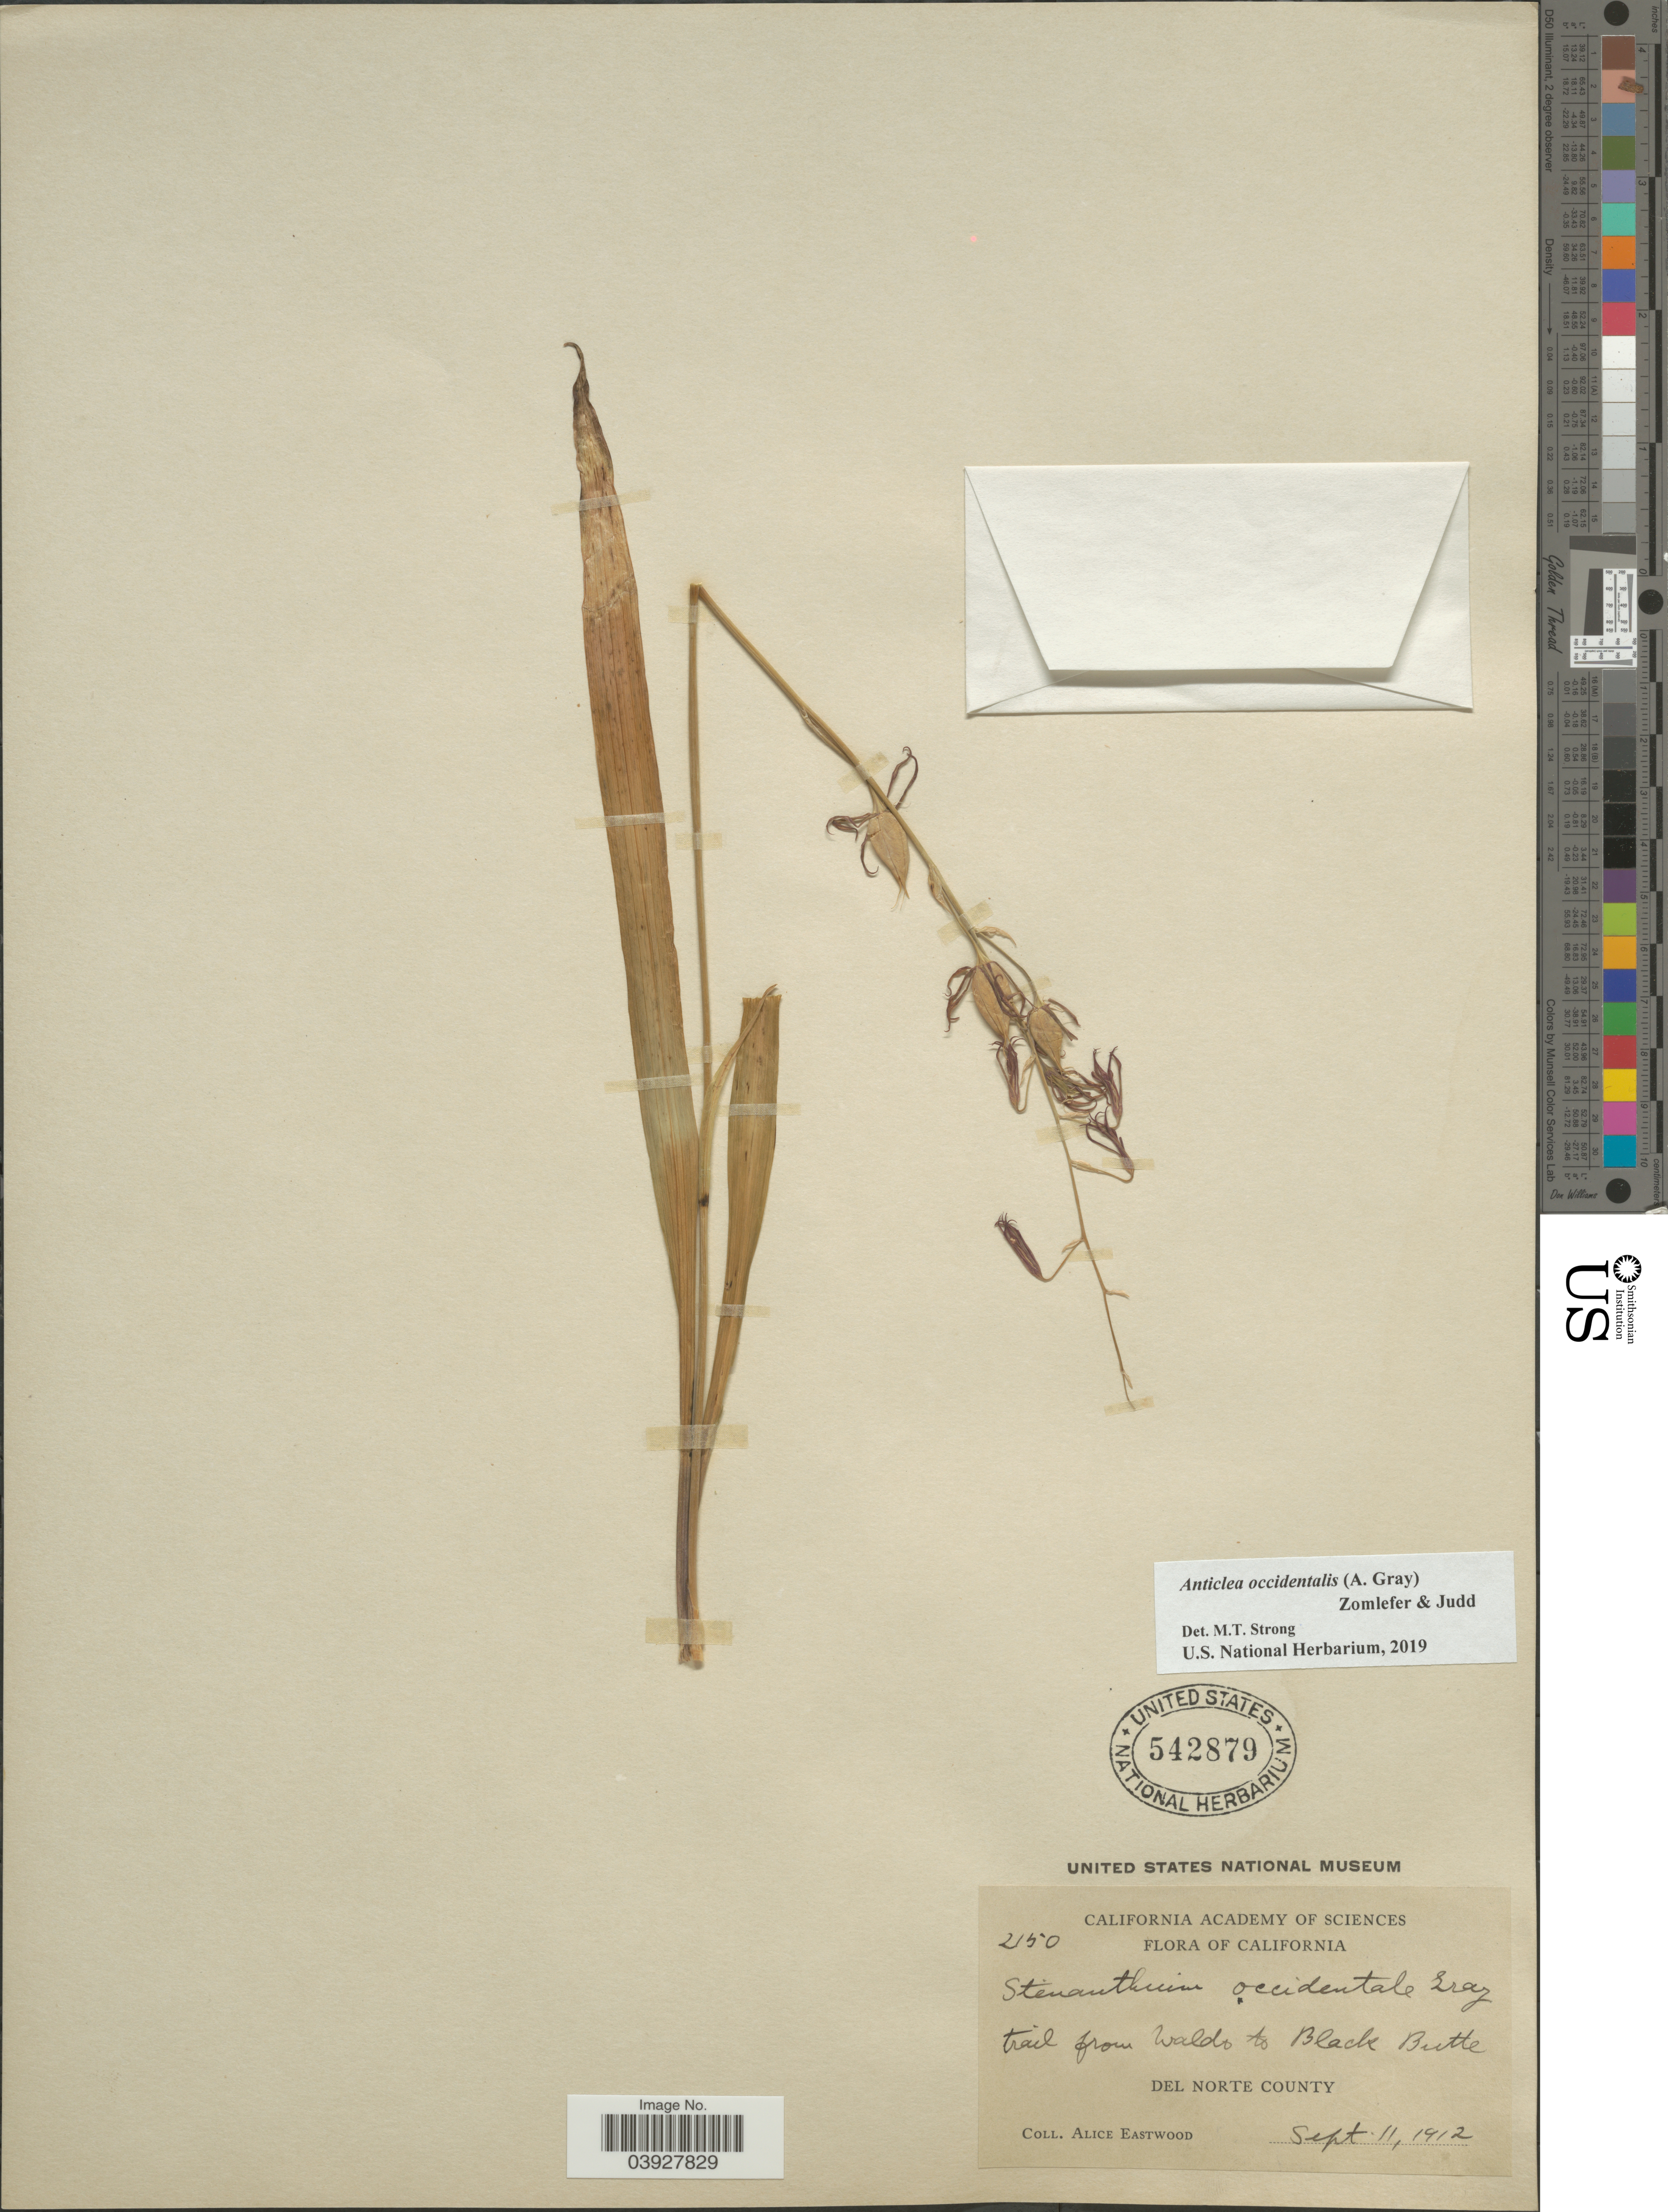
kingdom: Plantae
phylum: Tracheophyta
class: Liliopsida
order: Liliales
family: Melanthiaceae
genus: Anticlea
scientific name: Anticlea occidentalis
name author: (A. Gray) Zomlefer & Judd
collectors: A. Eastwood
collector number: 2150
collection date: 1912-09-11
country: United States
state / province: California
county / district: Del Norte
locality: Trail from Waldo to Black Butte. Del Norte County.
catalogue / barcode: US 542879